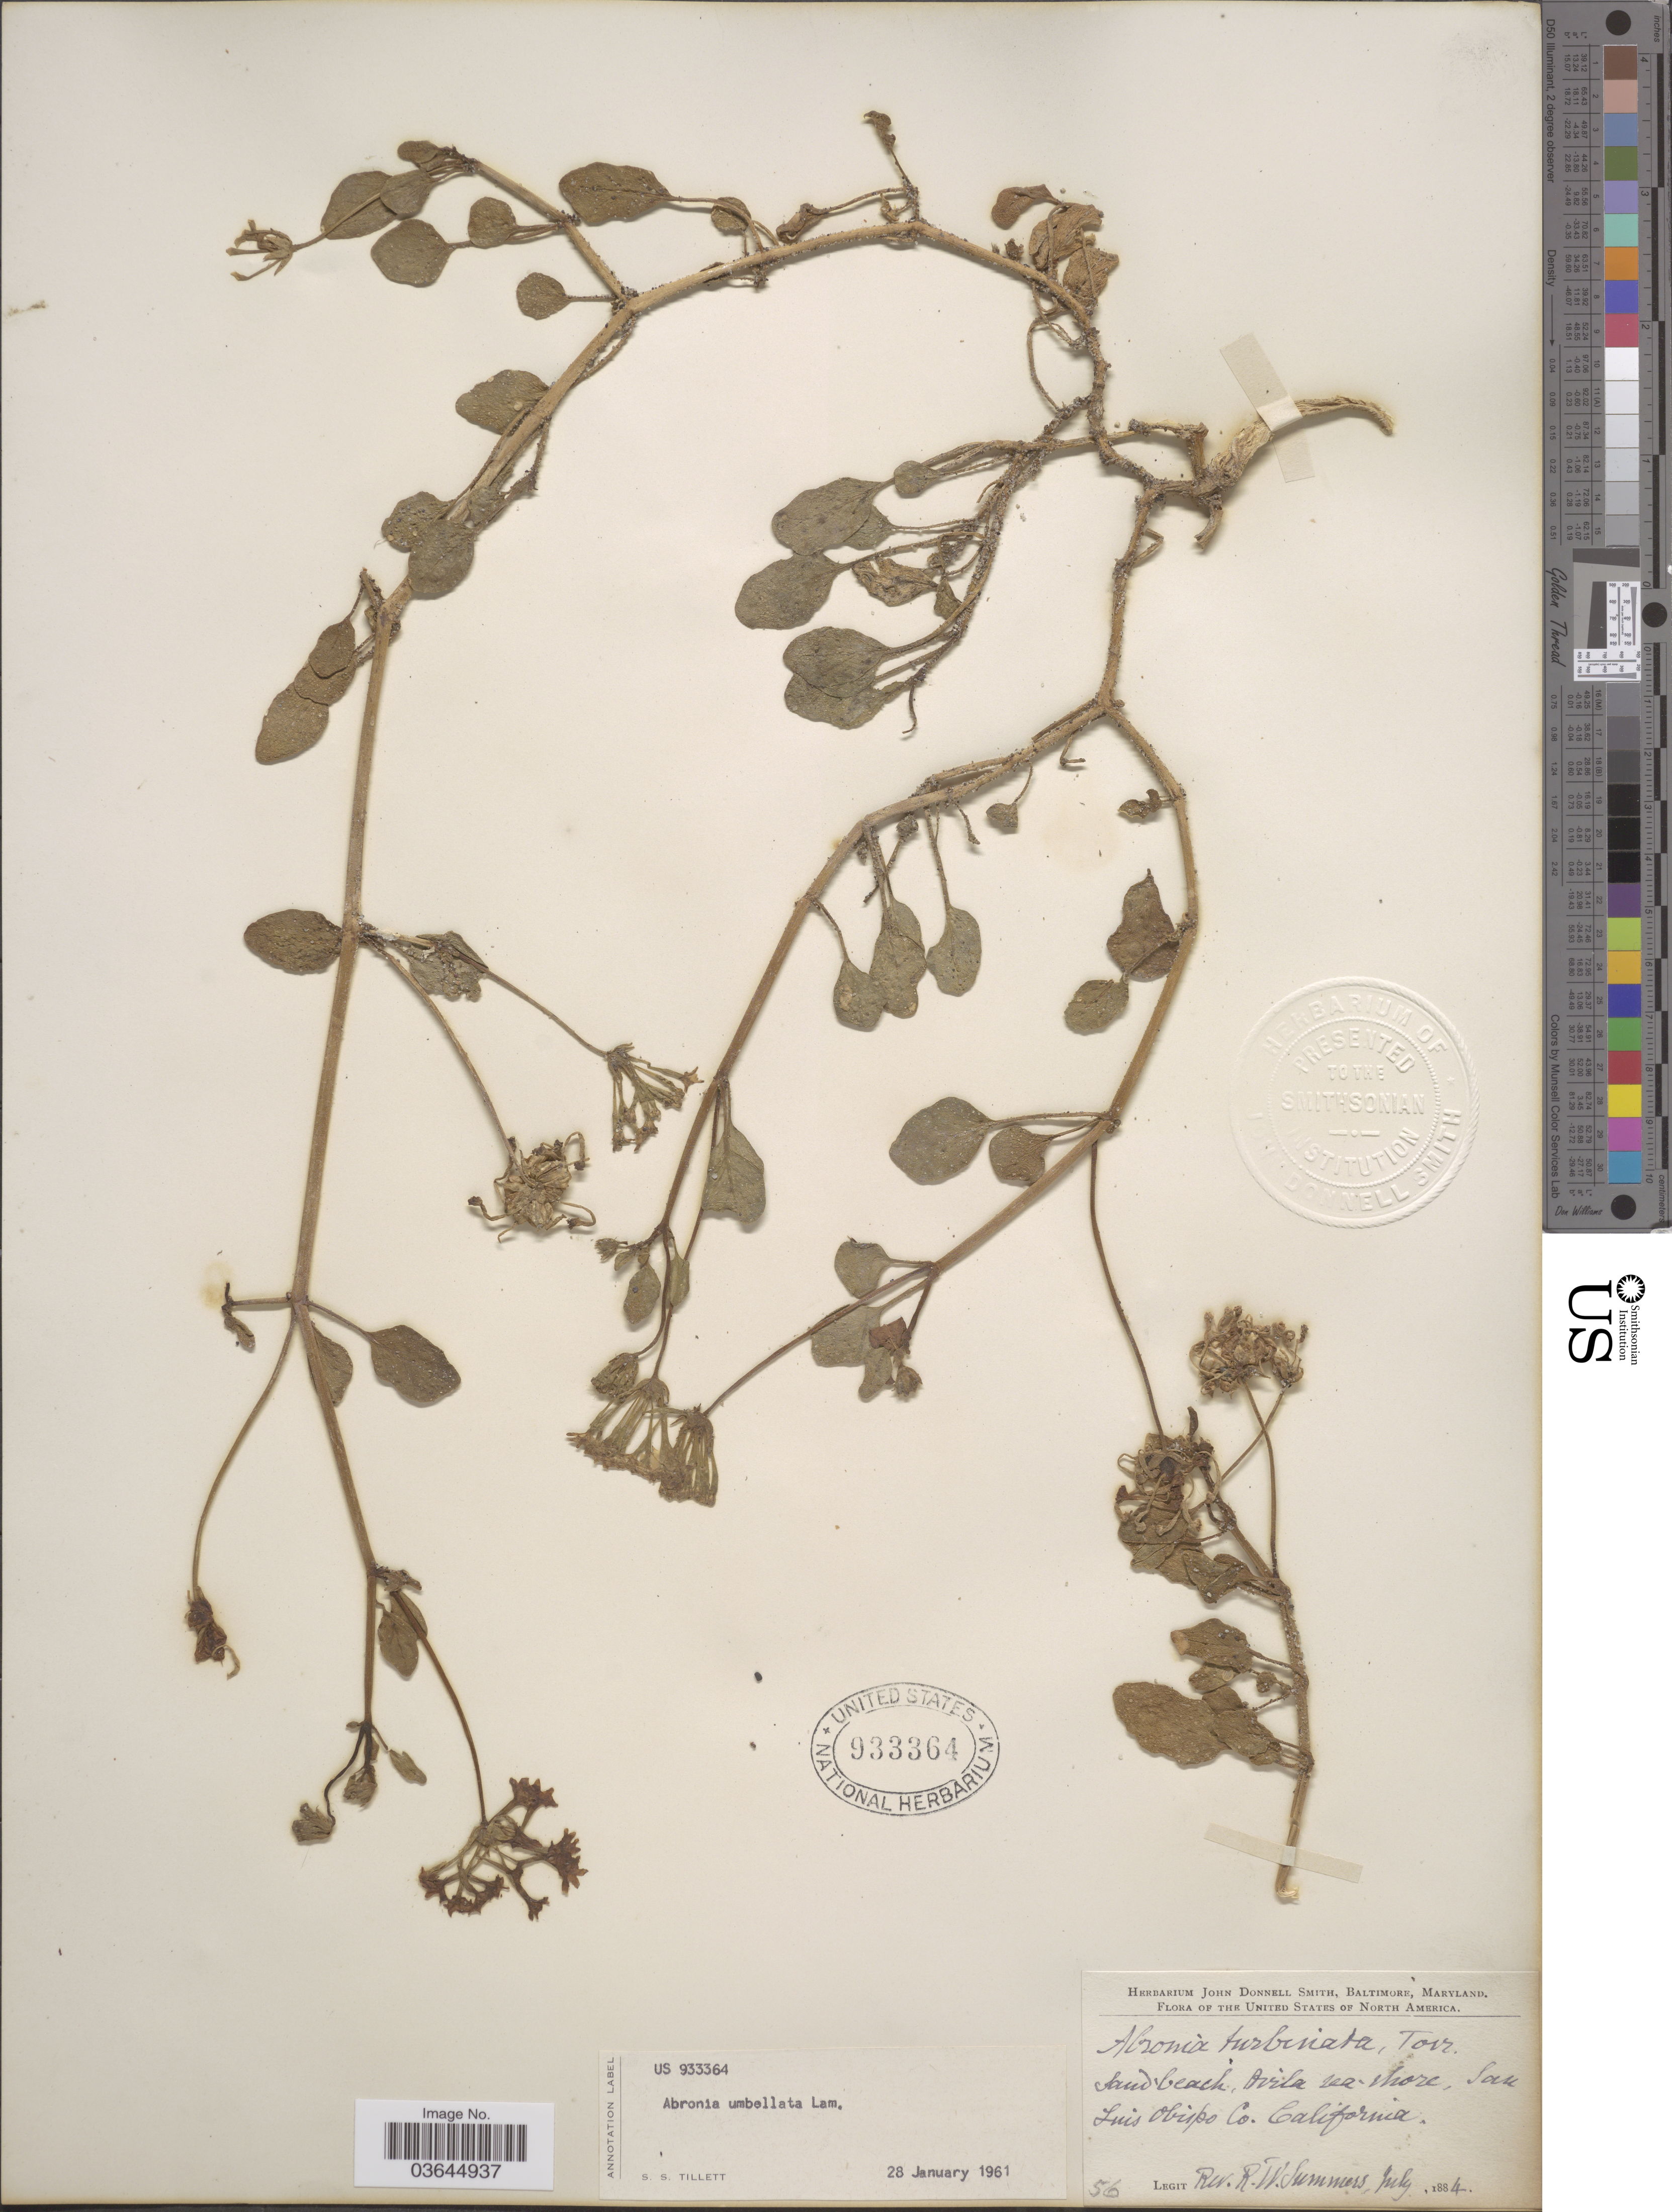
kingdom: Plantae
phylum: Tracheophyta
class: Magnoliopsida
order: Caryophyllales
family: Nyctaginaceae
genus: Abronia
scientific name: Abronia umbellata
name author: Lam.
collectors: R. Summers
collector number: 56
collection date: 1884-07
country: United States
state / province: California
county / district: San Luis Obispo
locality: Sand beach. Avila sea-shore, San Luis Obispo Co.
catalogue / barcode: US 933364